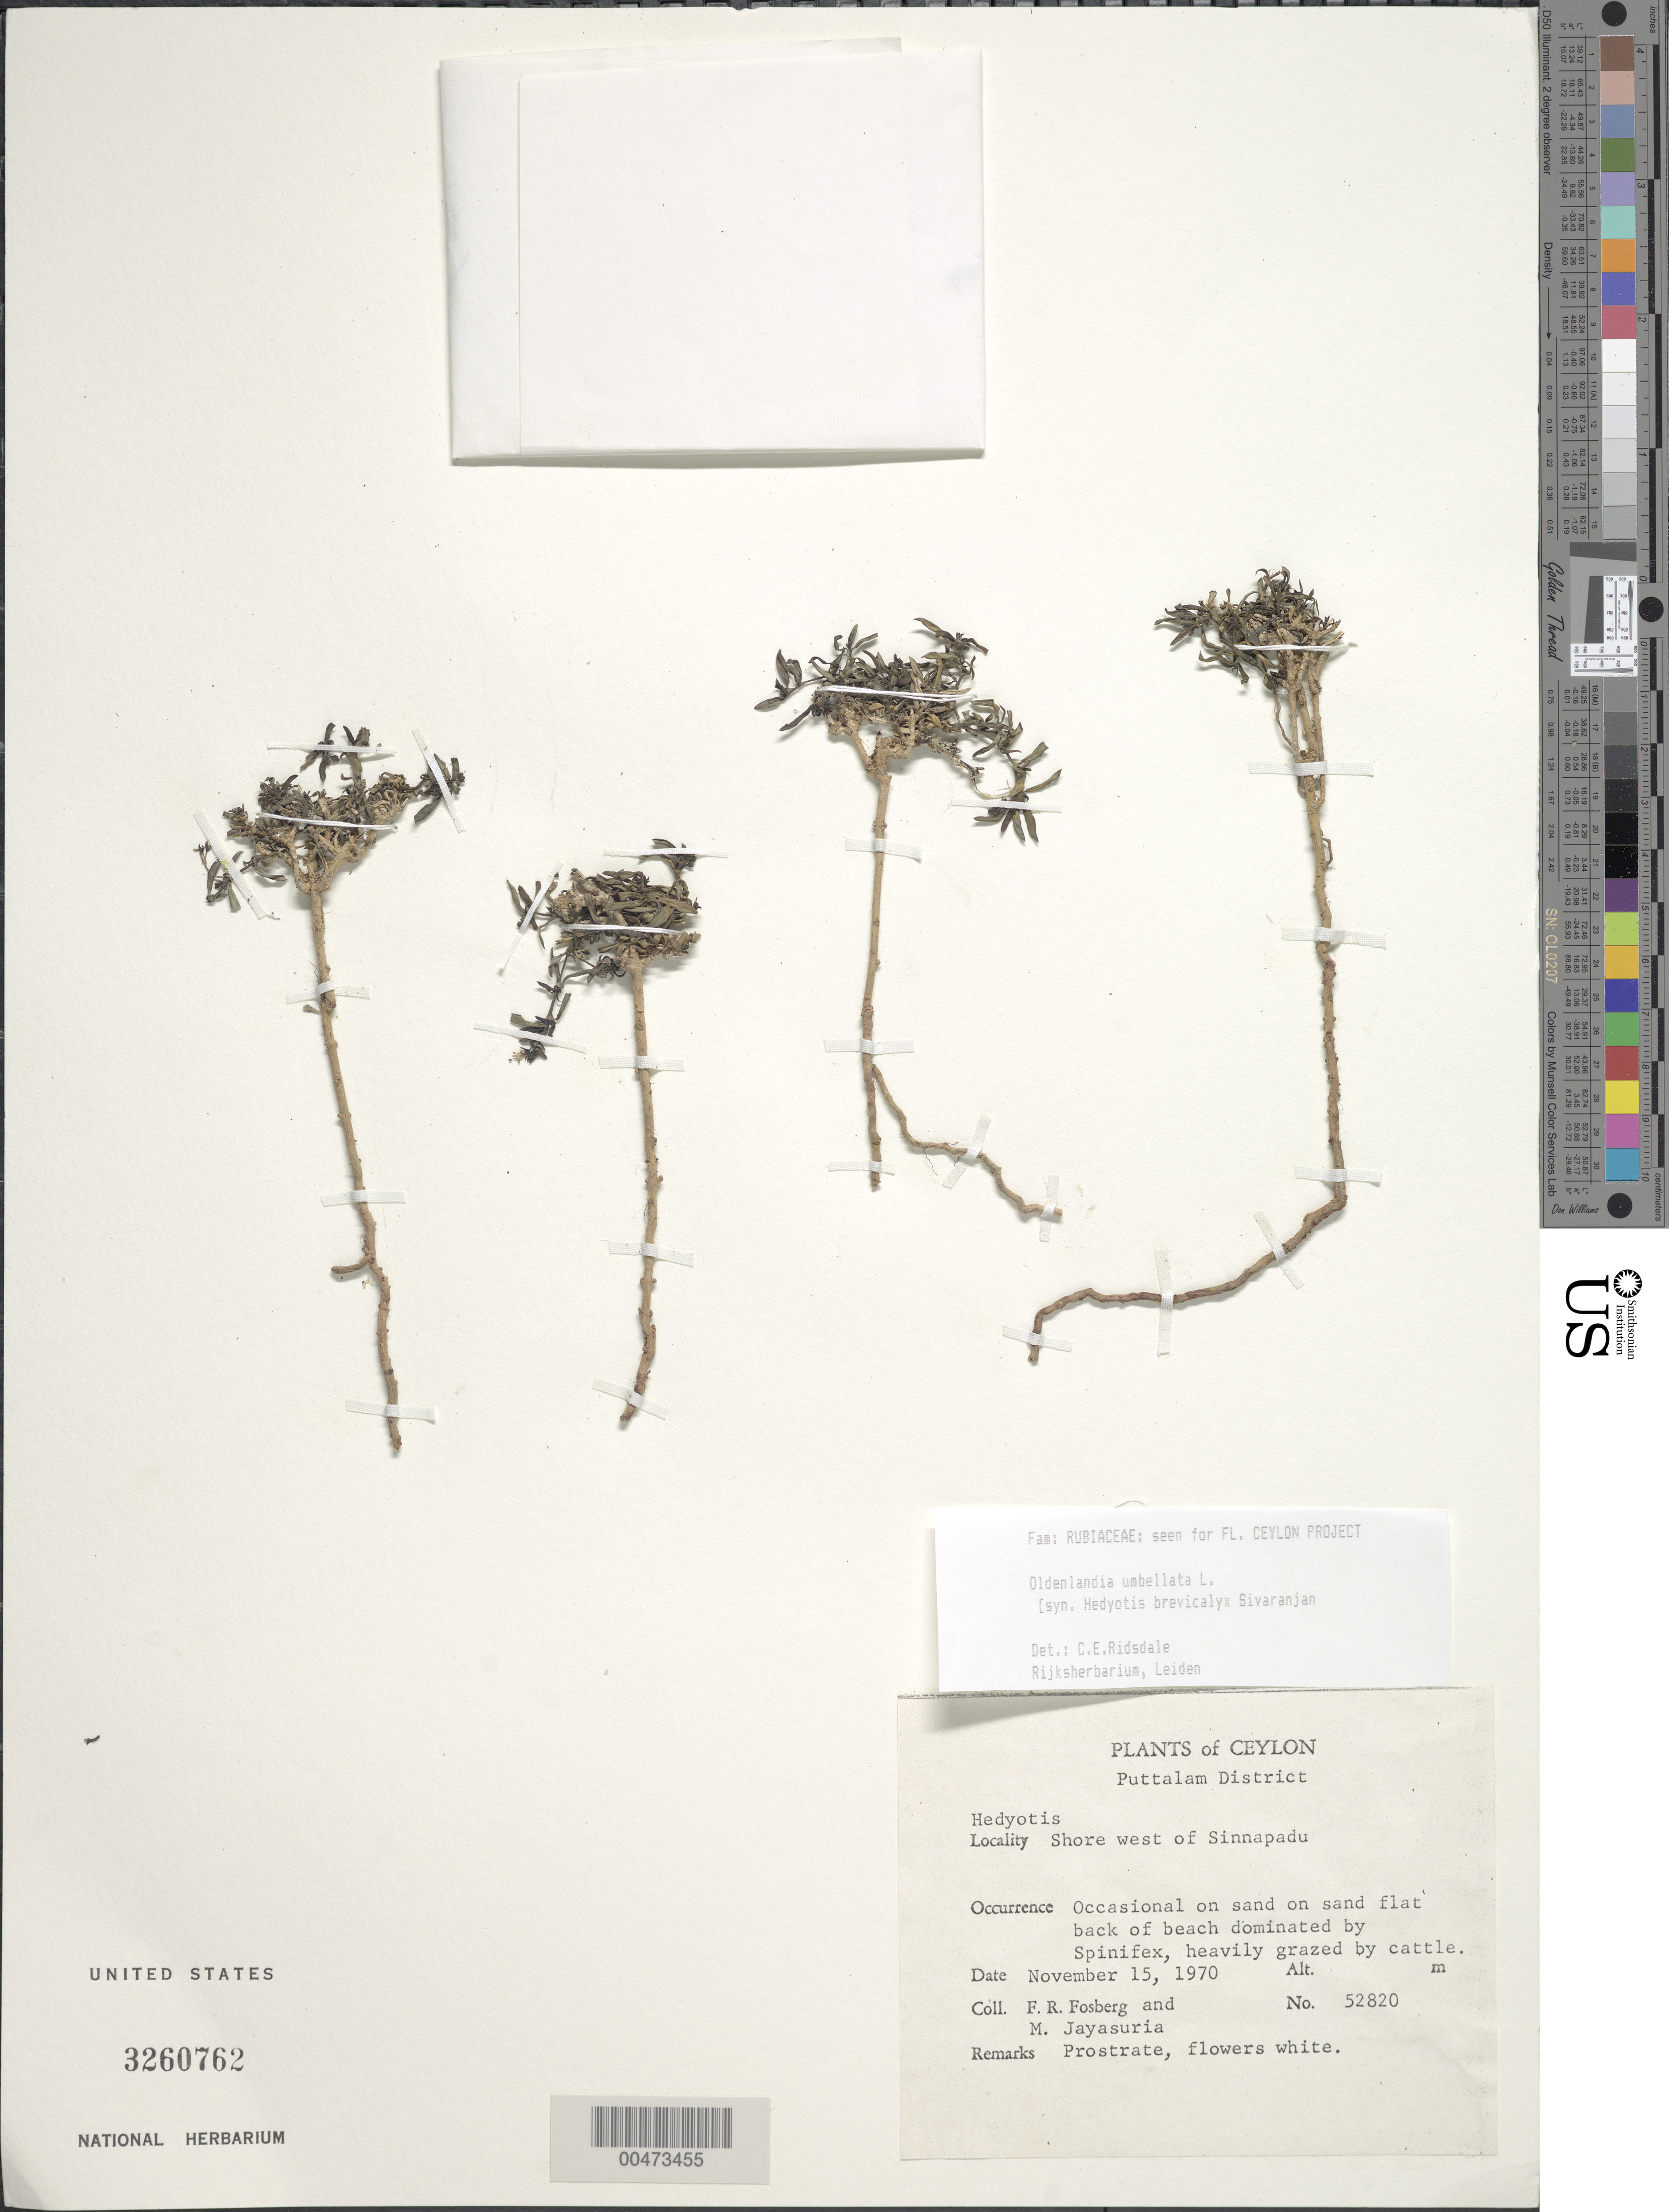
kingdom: Plantae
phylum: Tracheophyta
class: Magnoliopsida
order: Gentianales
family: Rubiaceae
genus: Oldenlandia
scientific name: Oldenlandia umbellata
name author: L.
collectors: F. R. Fosberg & A. H. Jayasuriya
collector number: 52820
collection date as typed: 15 Nov 1970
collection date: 1970-11-15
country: Sri Lanka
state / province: North Western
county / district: Puttalam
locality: shore W of Sinnapadu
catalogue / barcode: US 3260762